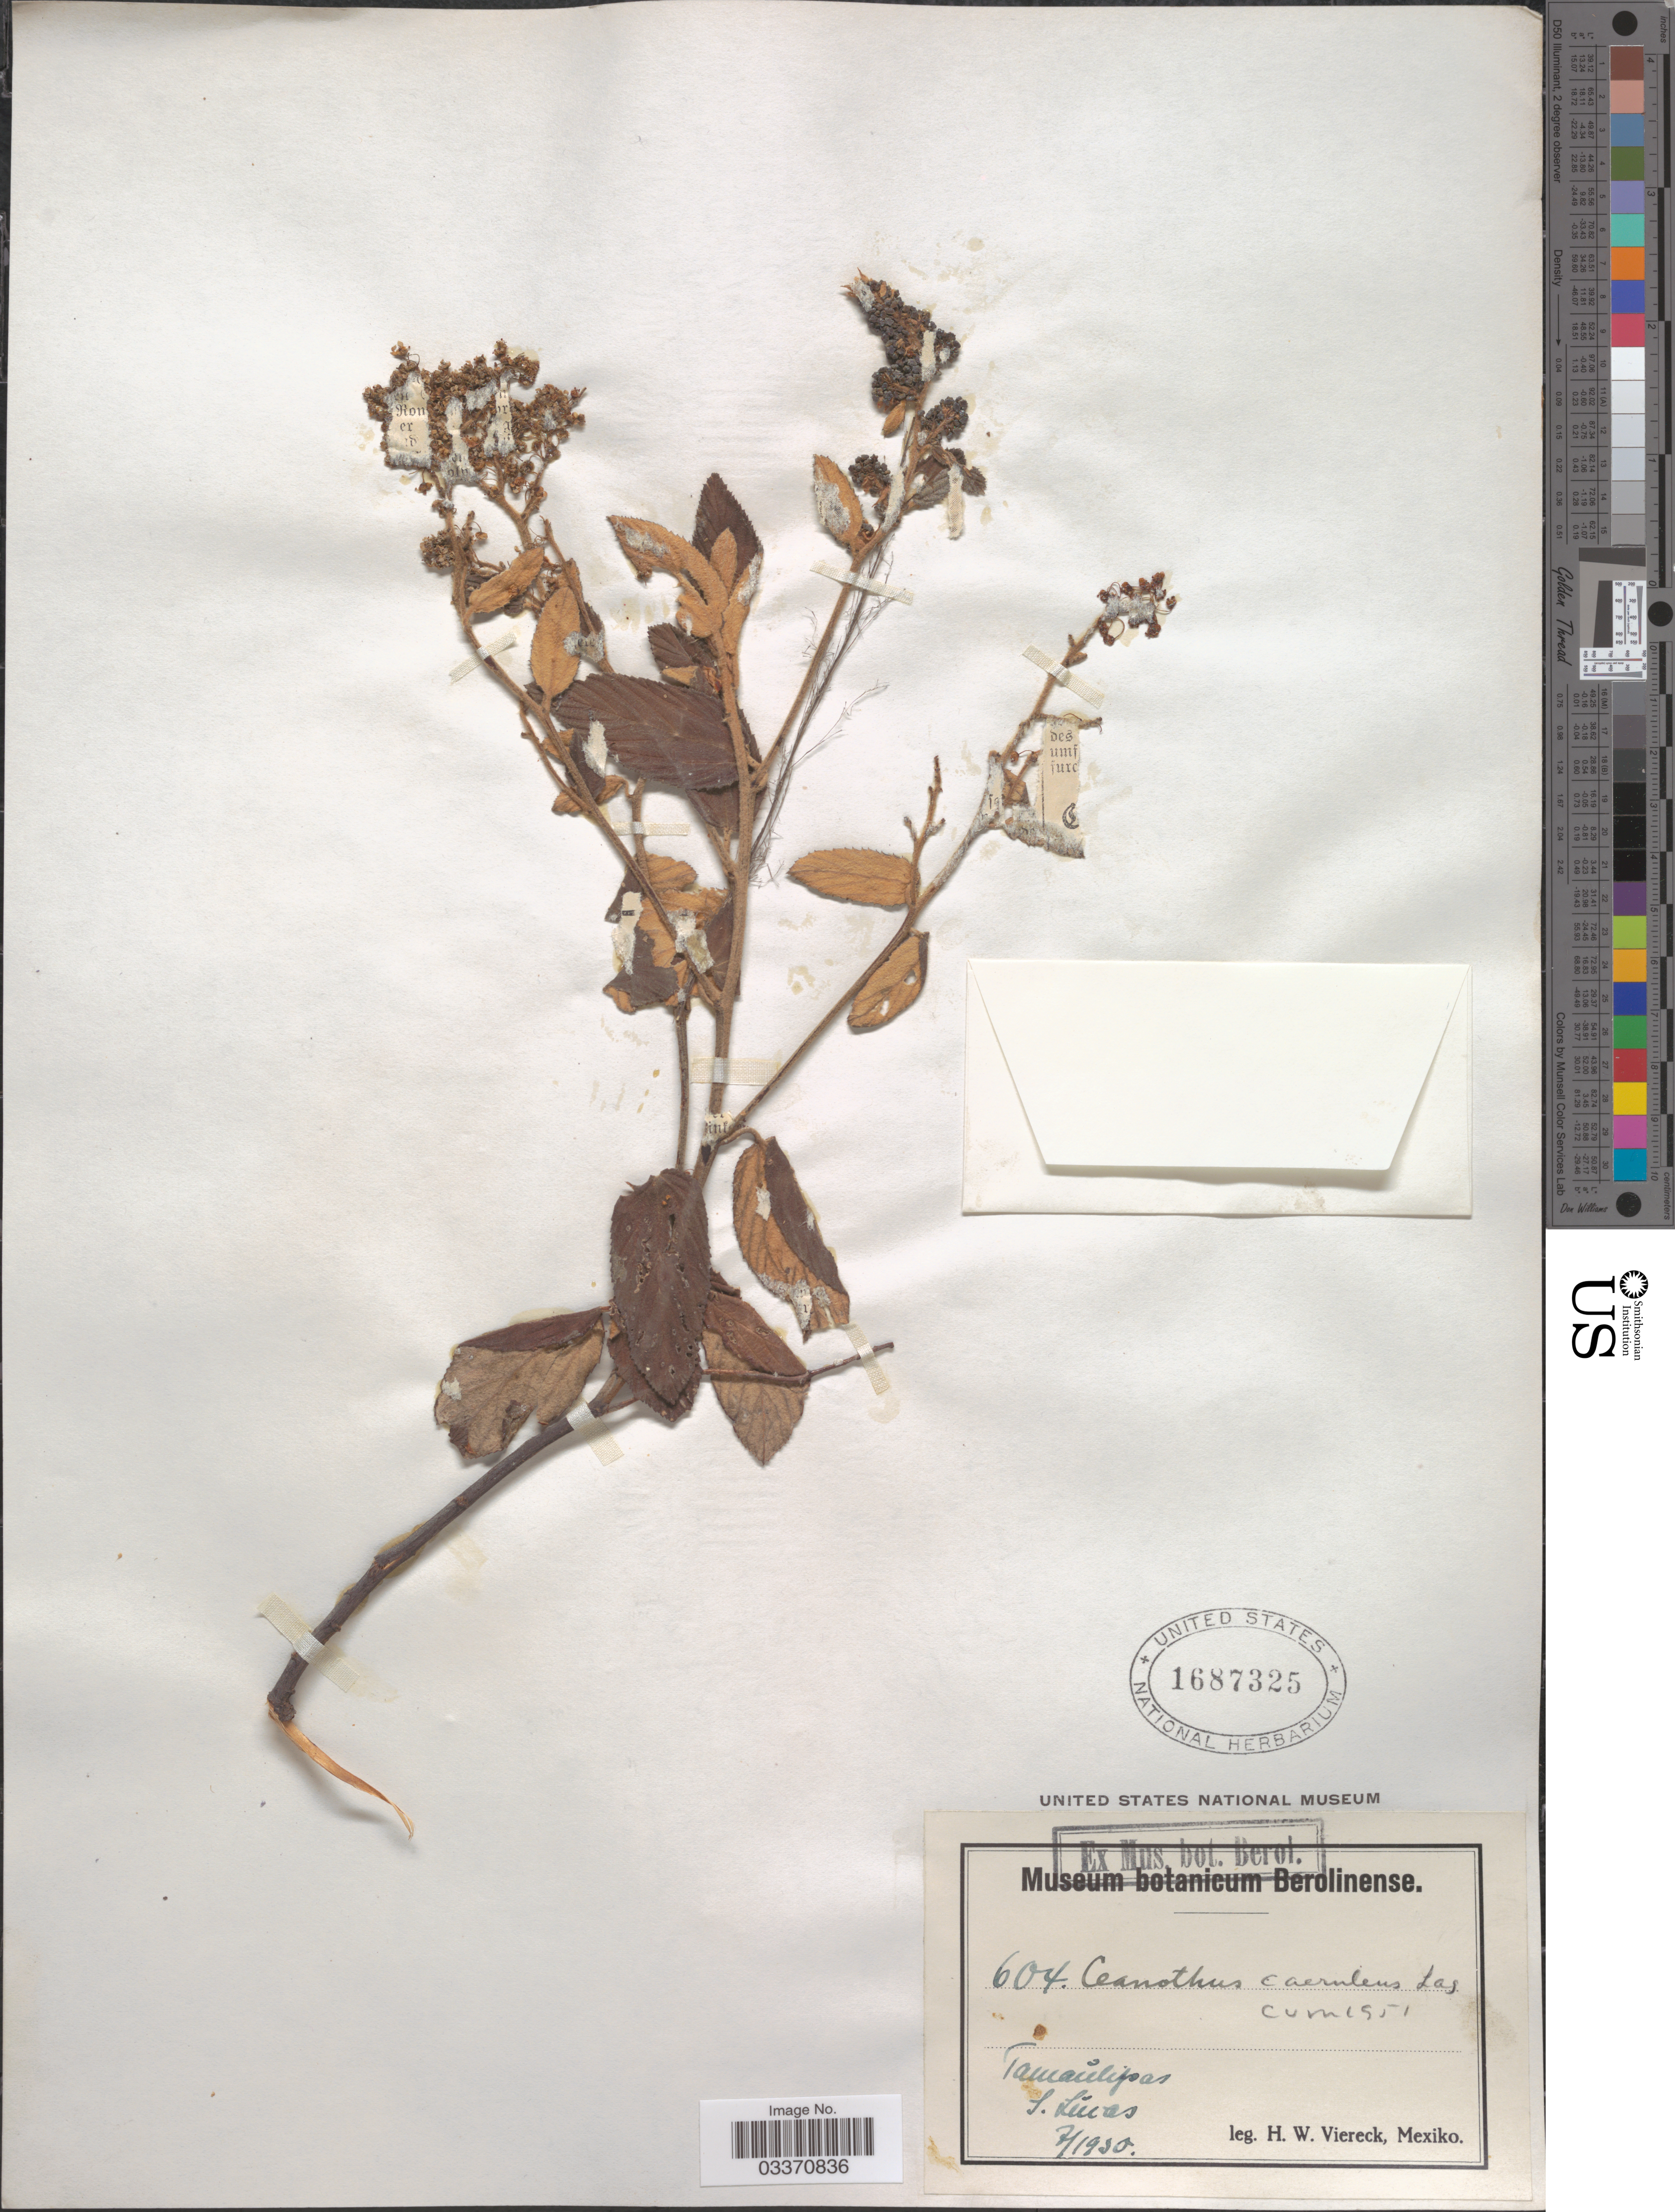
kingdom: Plantae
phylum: Tracheophyta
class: Magnoliopsida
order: Rosales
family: Rhamnaceae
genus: Ceanothus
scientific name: Ceanothus caeruleus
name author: Lag.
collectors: H. W. Viereck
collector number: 604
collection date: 1930-07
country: Mexico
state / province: Tamaulipas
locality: S. Lúcas.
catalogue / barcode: US 1687325